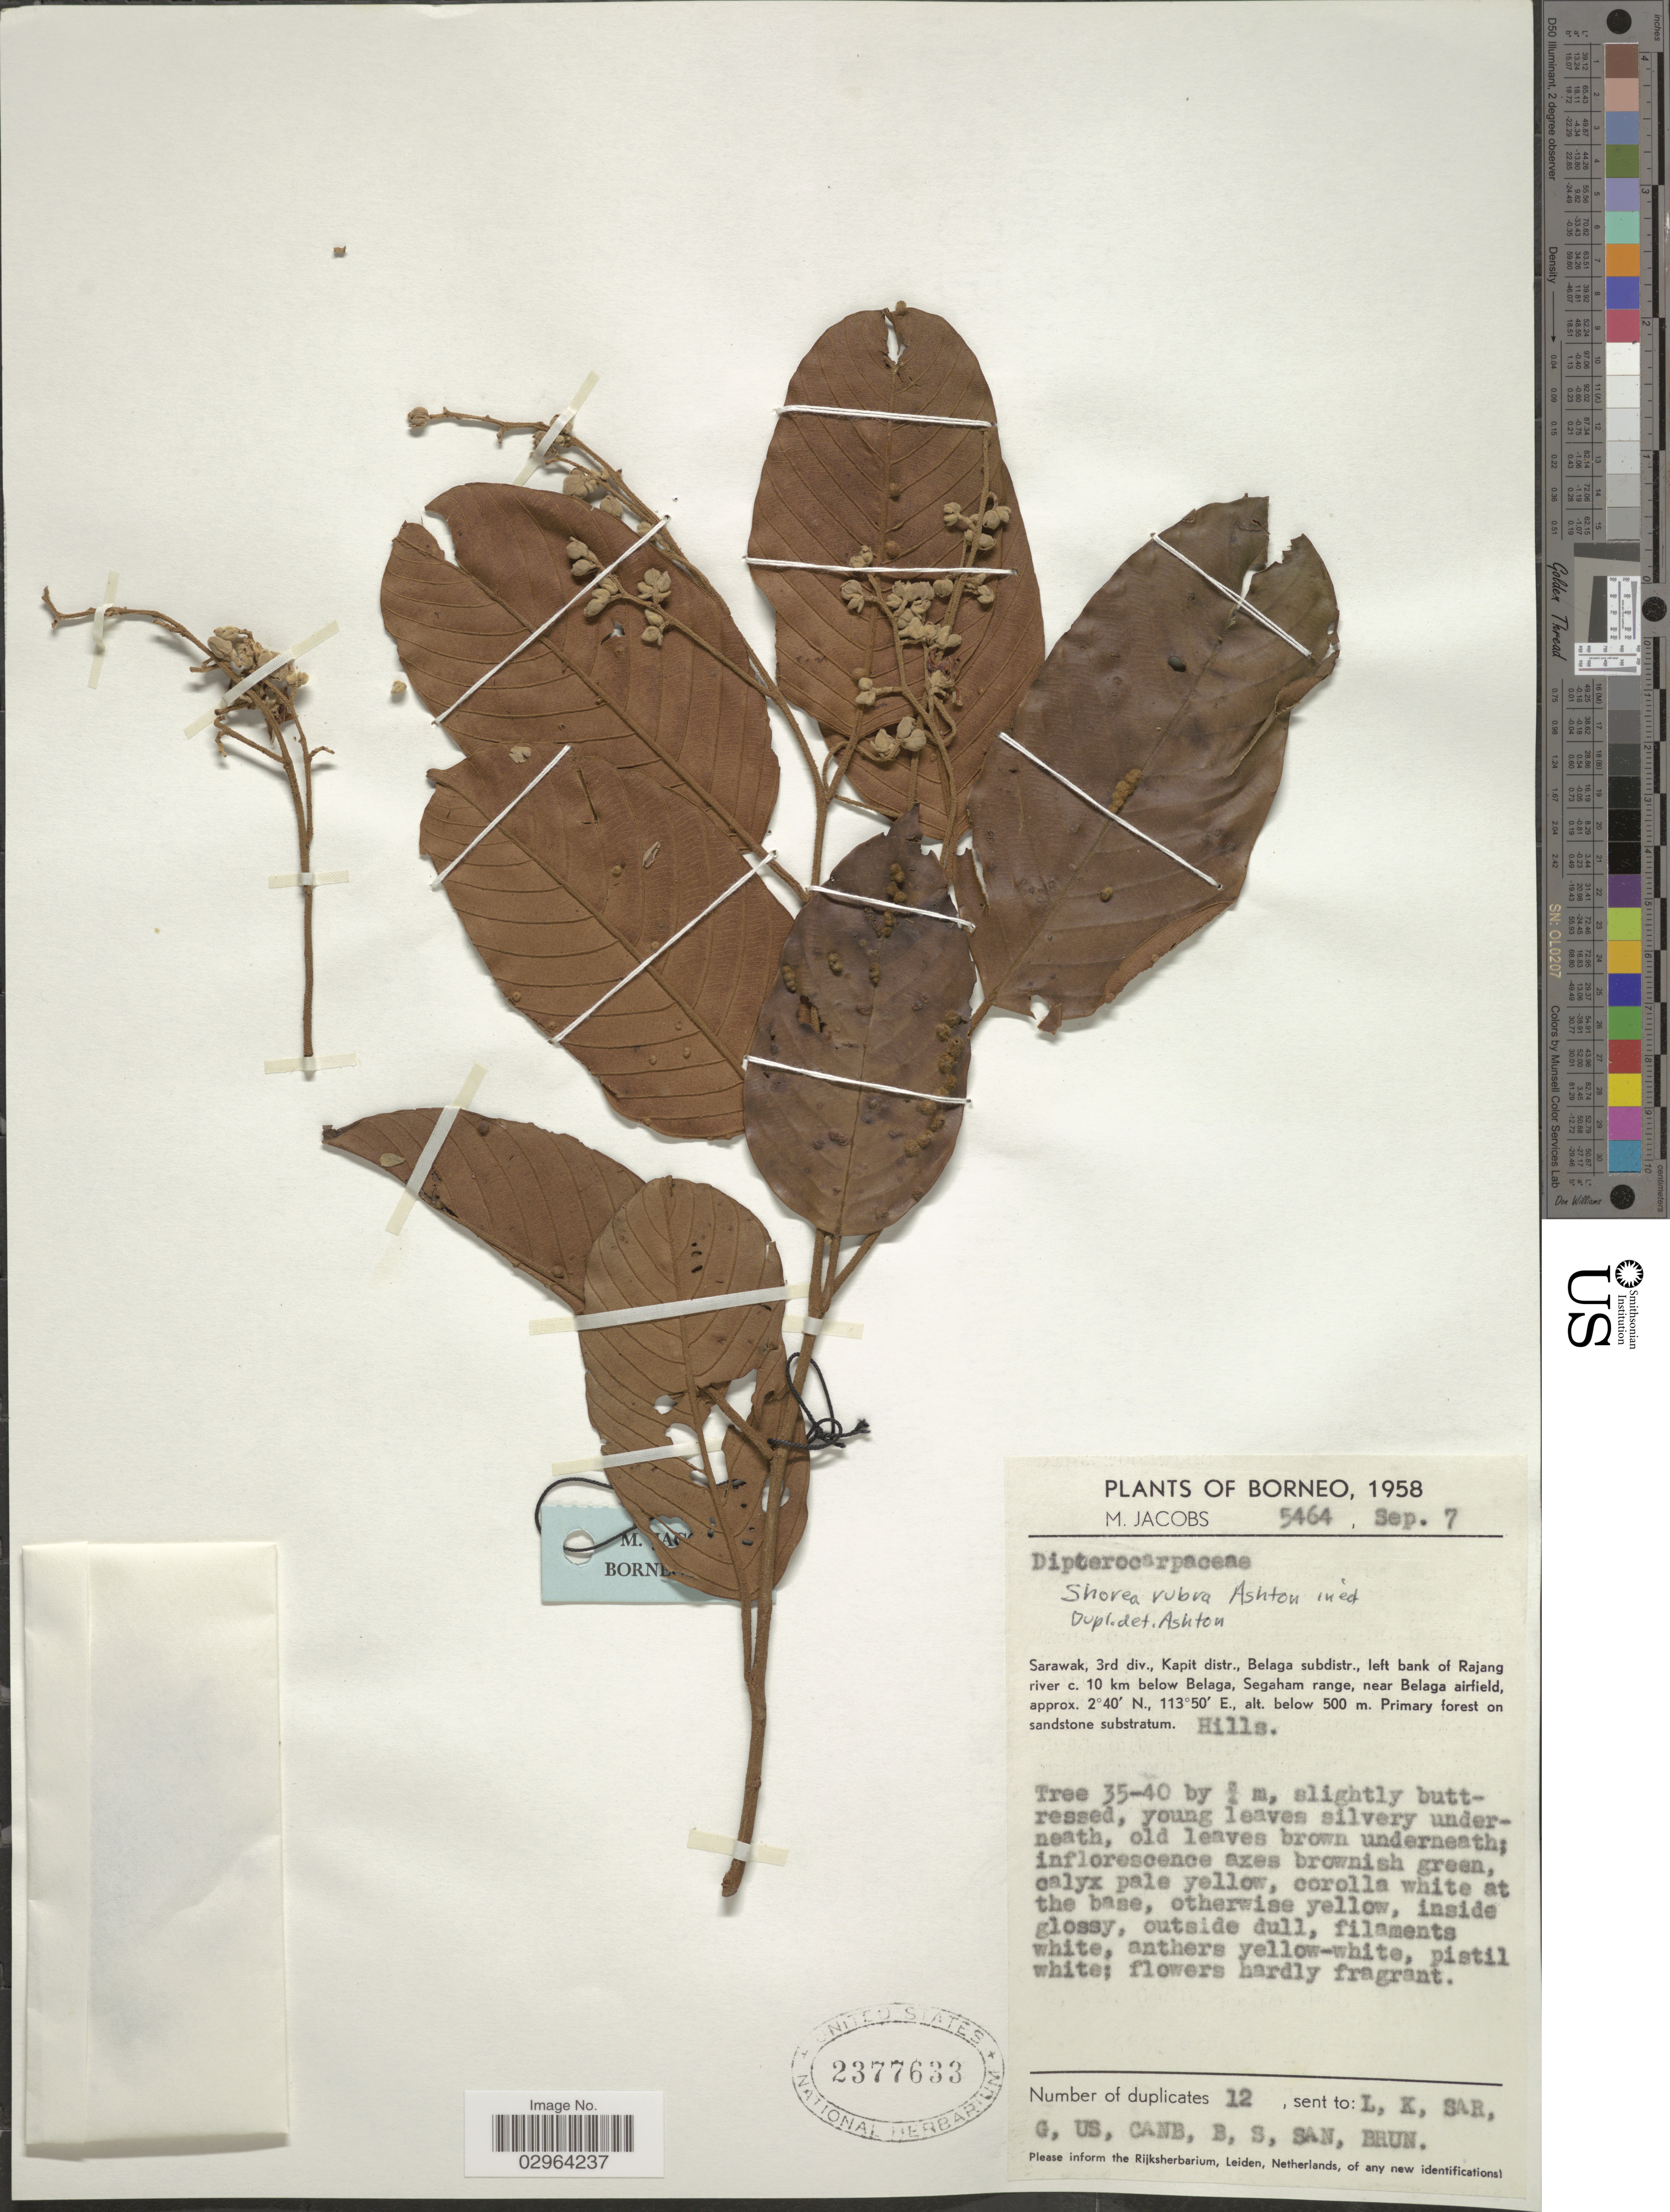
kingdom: Plantae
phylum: Tracheophyta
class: Magnoliopsida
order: Malvales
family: Dipterocarpaceae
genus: Rubroshorea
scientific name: Rubroshorea rubra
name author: (P.S. Ashton) P.S. Ashton & J. Heck.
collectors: M. Jacobs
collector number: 5464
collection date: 1958-09-07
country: Malaysia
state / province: Sarawak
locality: Borneo. 3rd div., Kapit distr., Belaga subdistr., left bank of Rajang river c. 10 km below Belaga, Segaham range, near Belaga airfield.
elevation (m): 500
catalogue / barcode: US 2377633